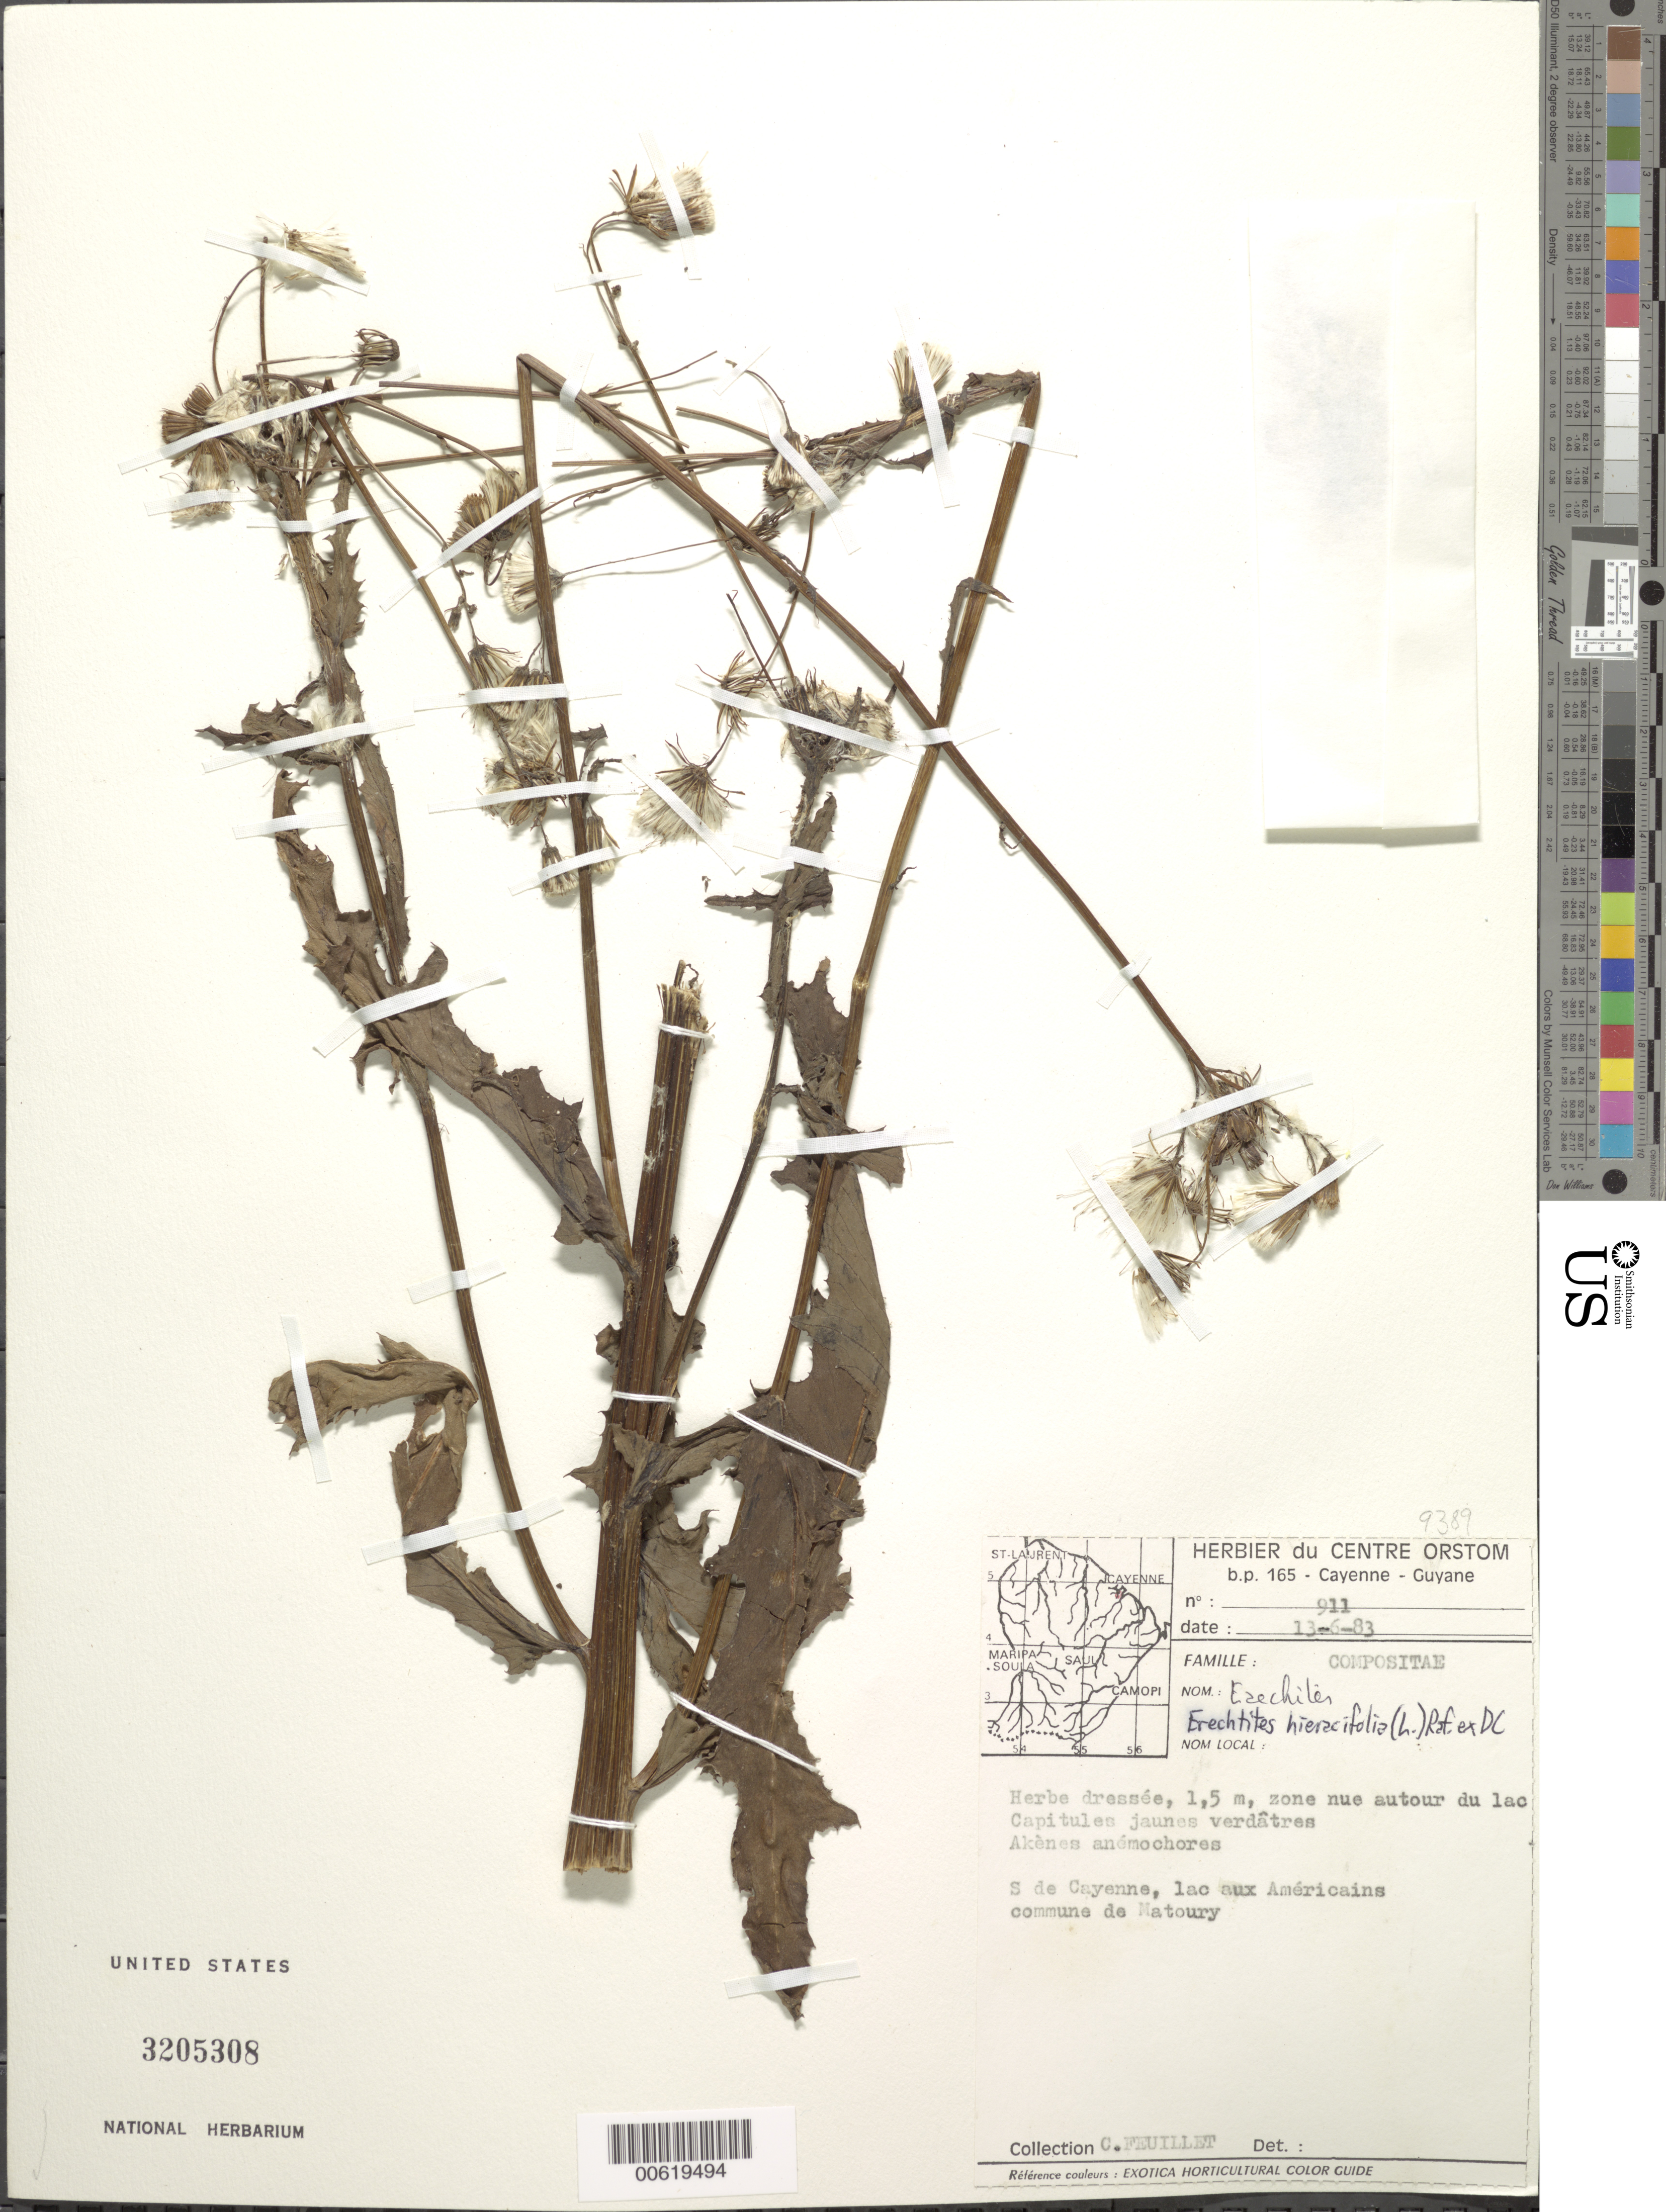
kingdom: Plantae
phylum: Tracheophyta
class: Magnoliopsida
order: Asterales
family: Asteraceae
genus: Erechtites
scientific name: Erechtites hieraciifolius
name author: (L.) Raf. ex DC.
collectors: C. Feuillet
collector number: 911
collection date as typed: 13-Jun-83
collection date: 1983-06-13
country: French Guiana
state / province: Cayenne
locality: Cayenne, S of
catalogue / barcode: US 3205308